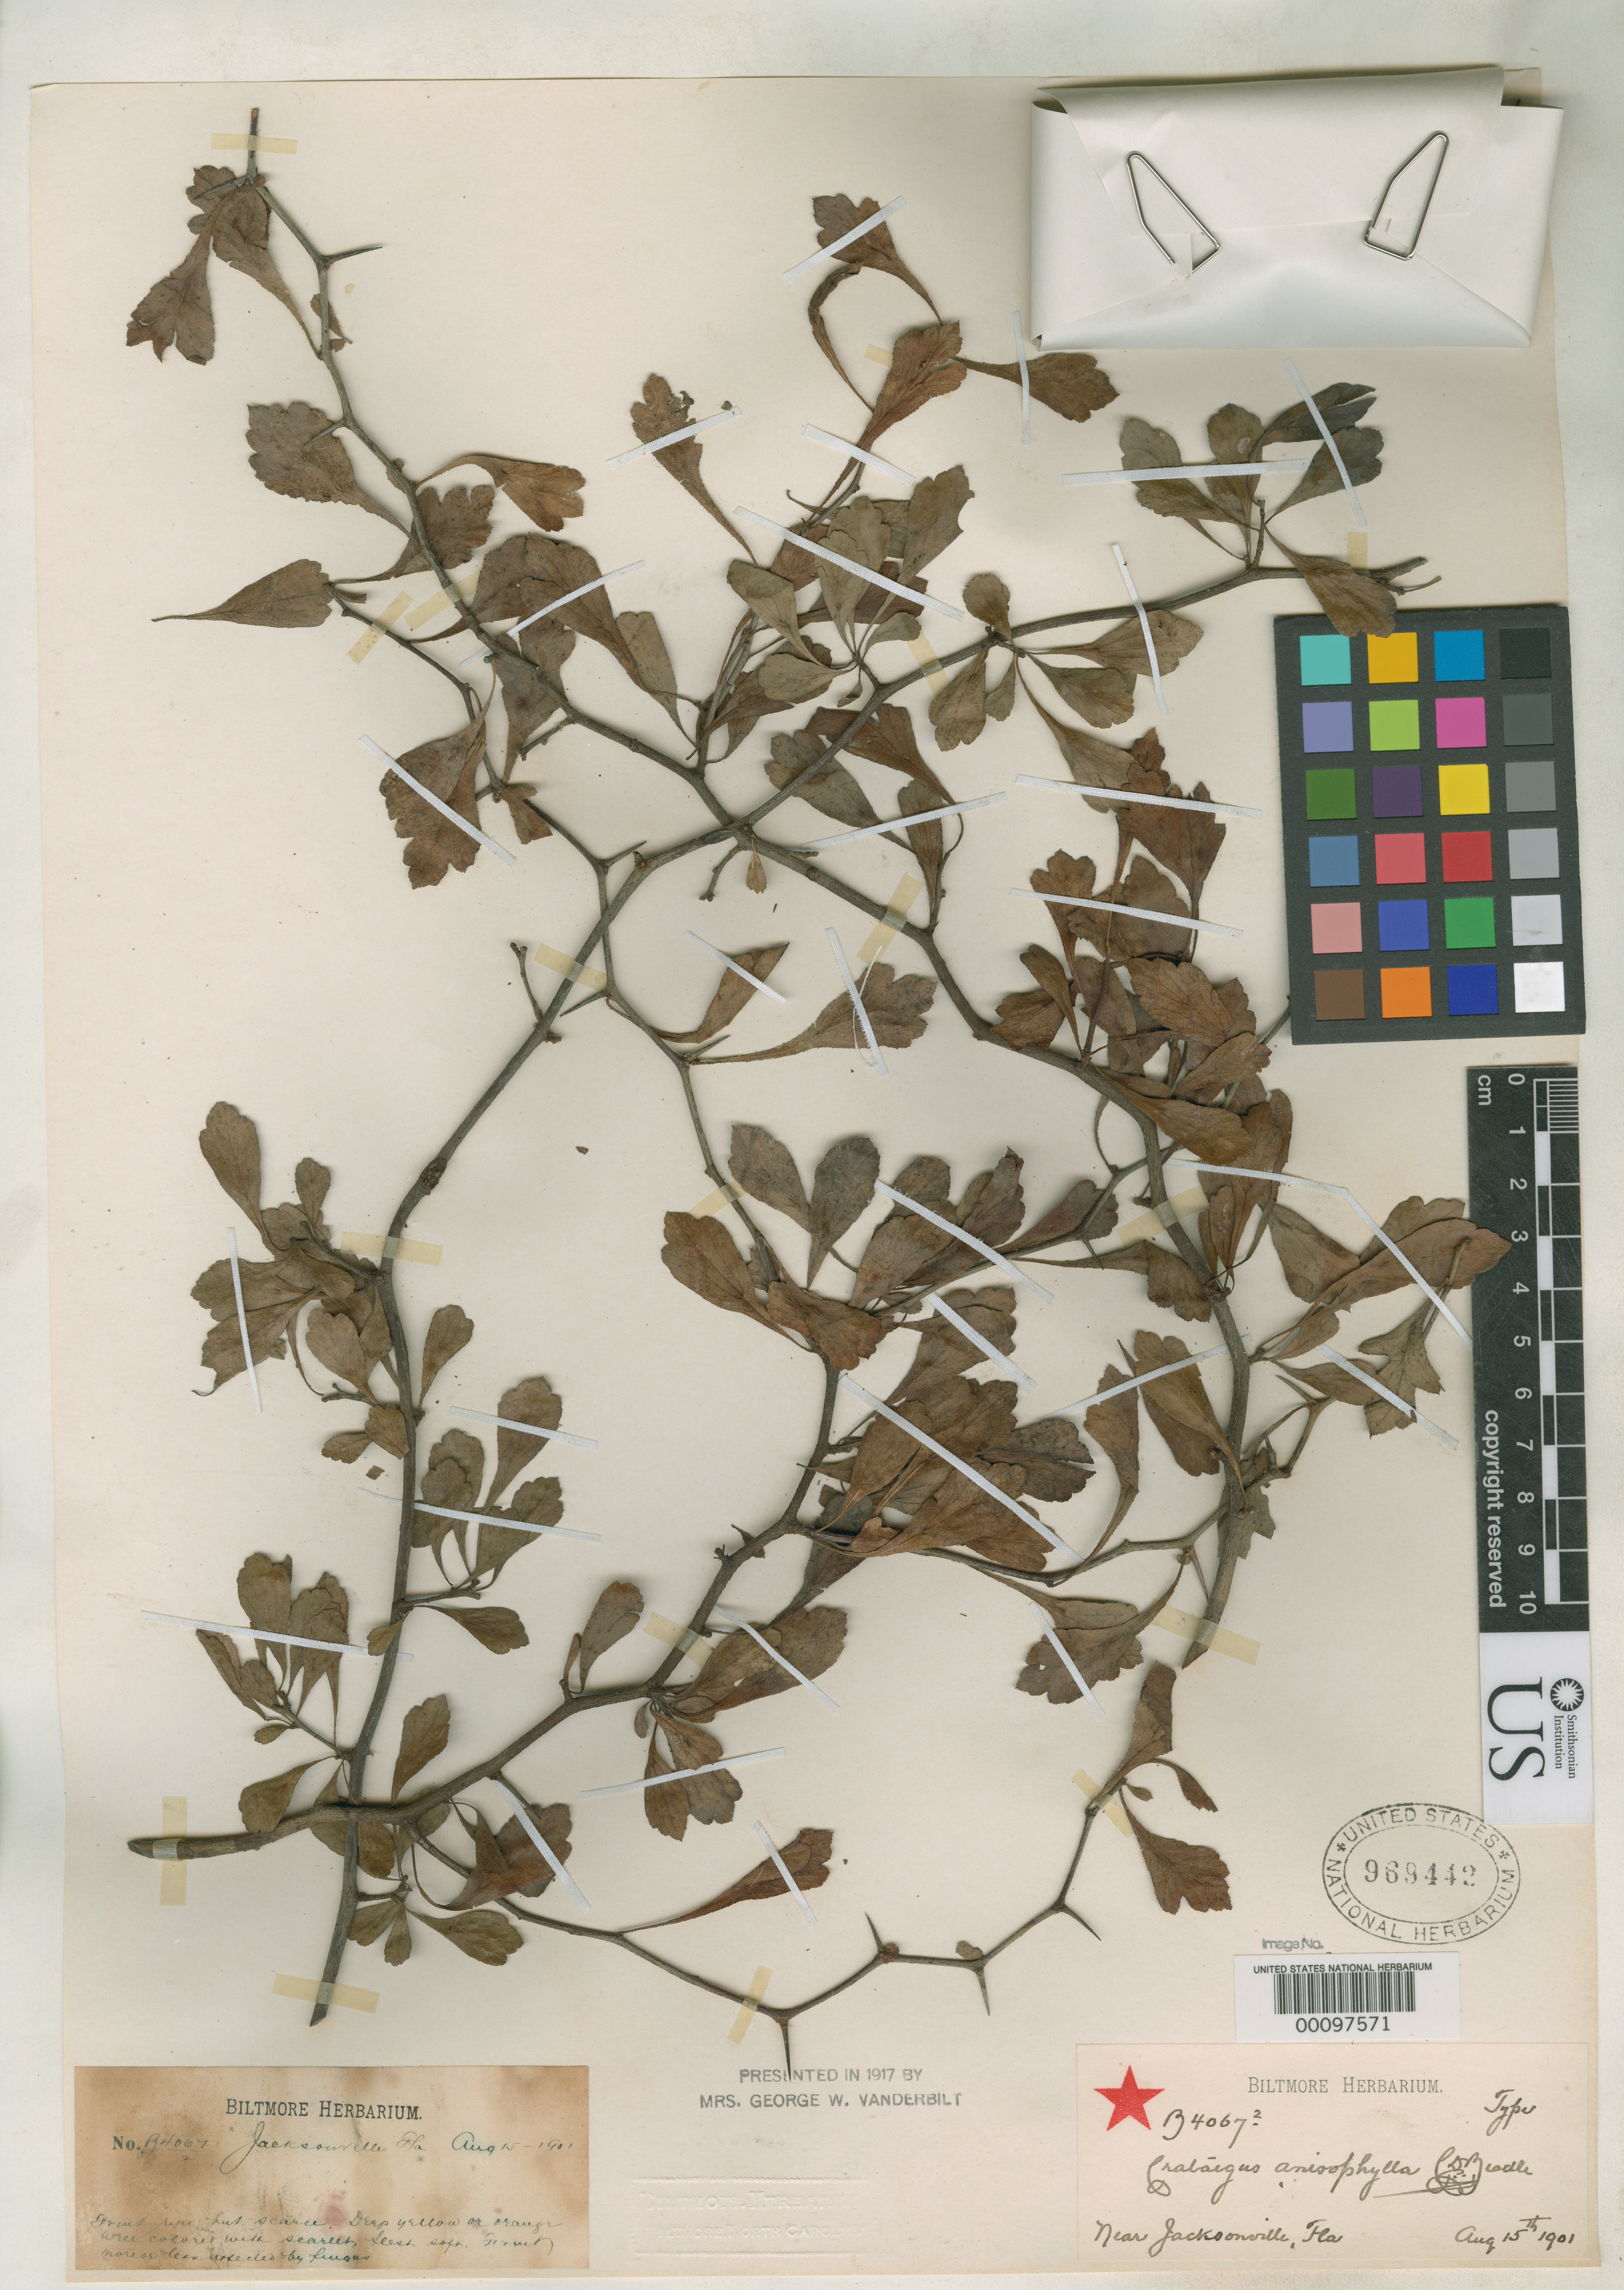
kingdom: Plantae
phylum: Tracheophyta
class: Magnoliopsida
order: Rosales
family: Rosaceae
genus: Crataegus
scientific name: Crataegus anisophylla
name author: Beadle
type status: Syntype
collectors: ex herb. Biltmore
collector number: B 4067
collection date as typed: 15 Aug 1901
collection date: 1901-08-15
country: United States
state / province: Florida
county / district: Duval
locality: Banks of St. John's River, Jacksonville.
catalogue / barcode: US 969442